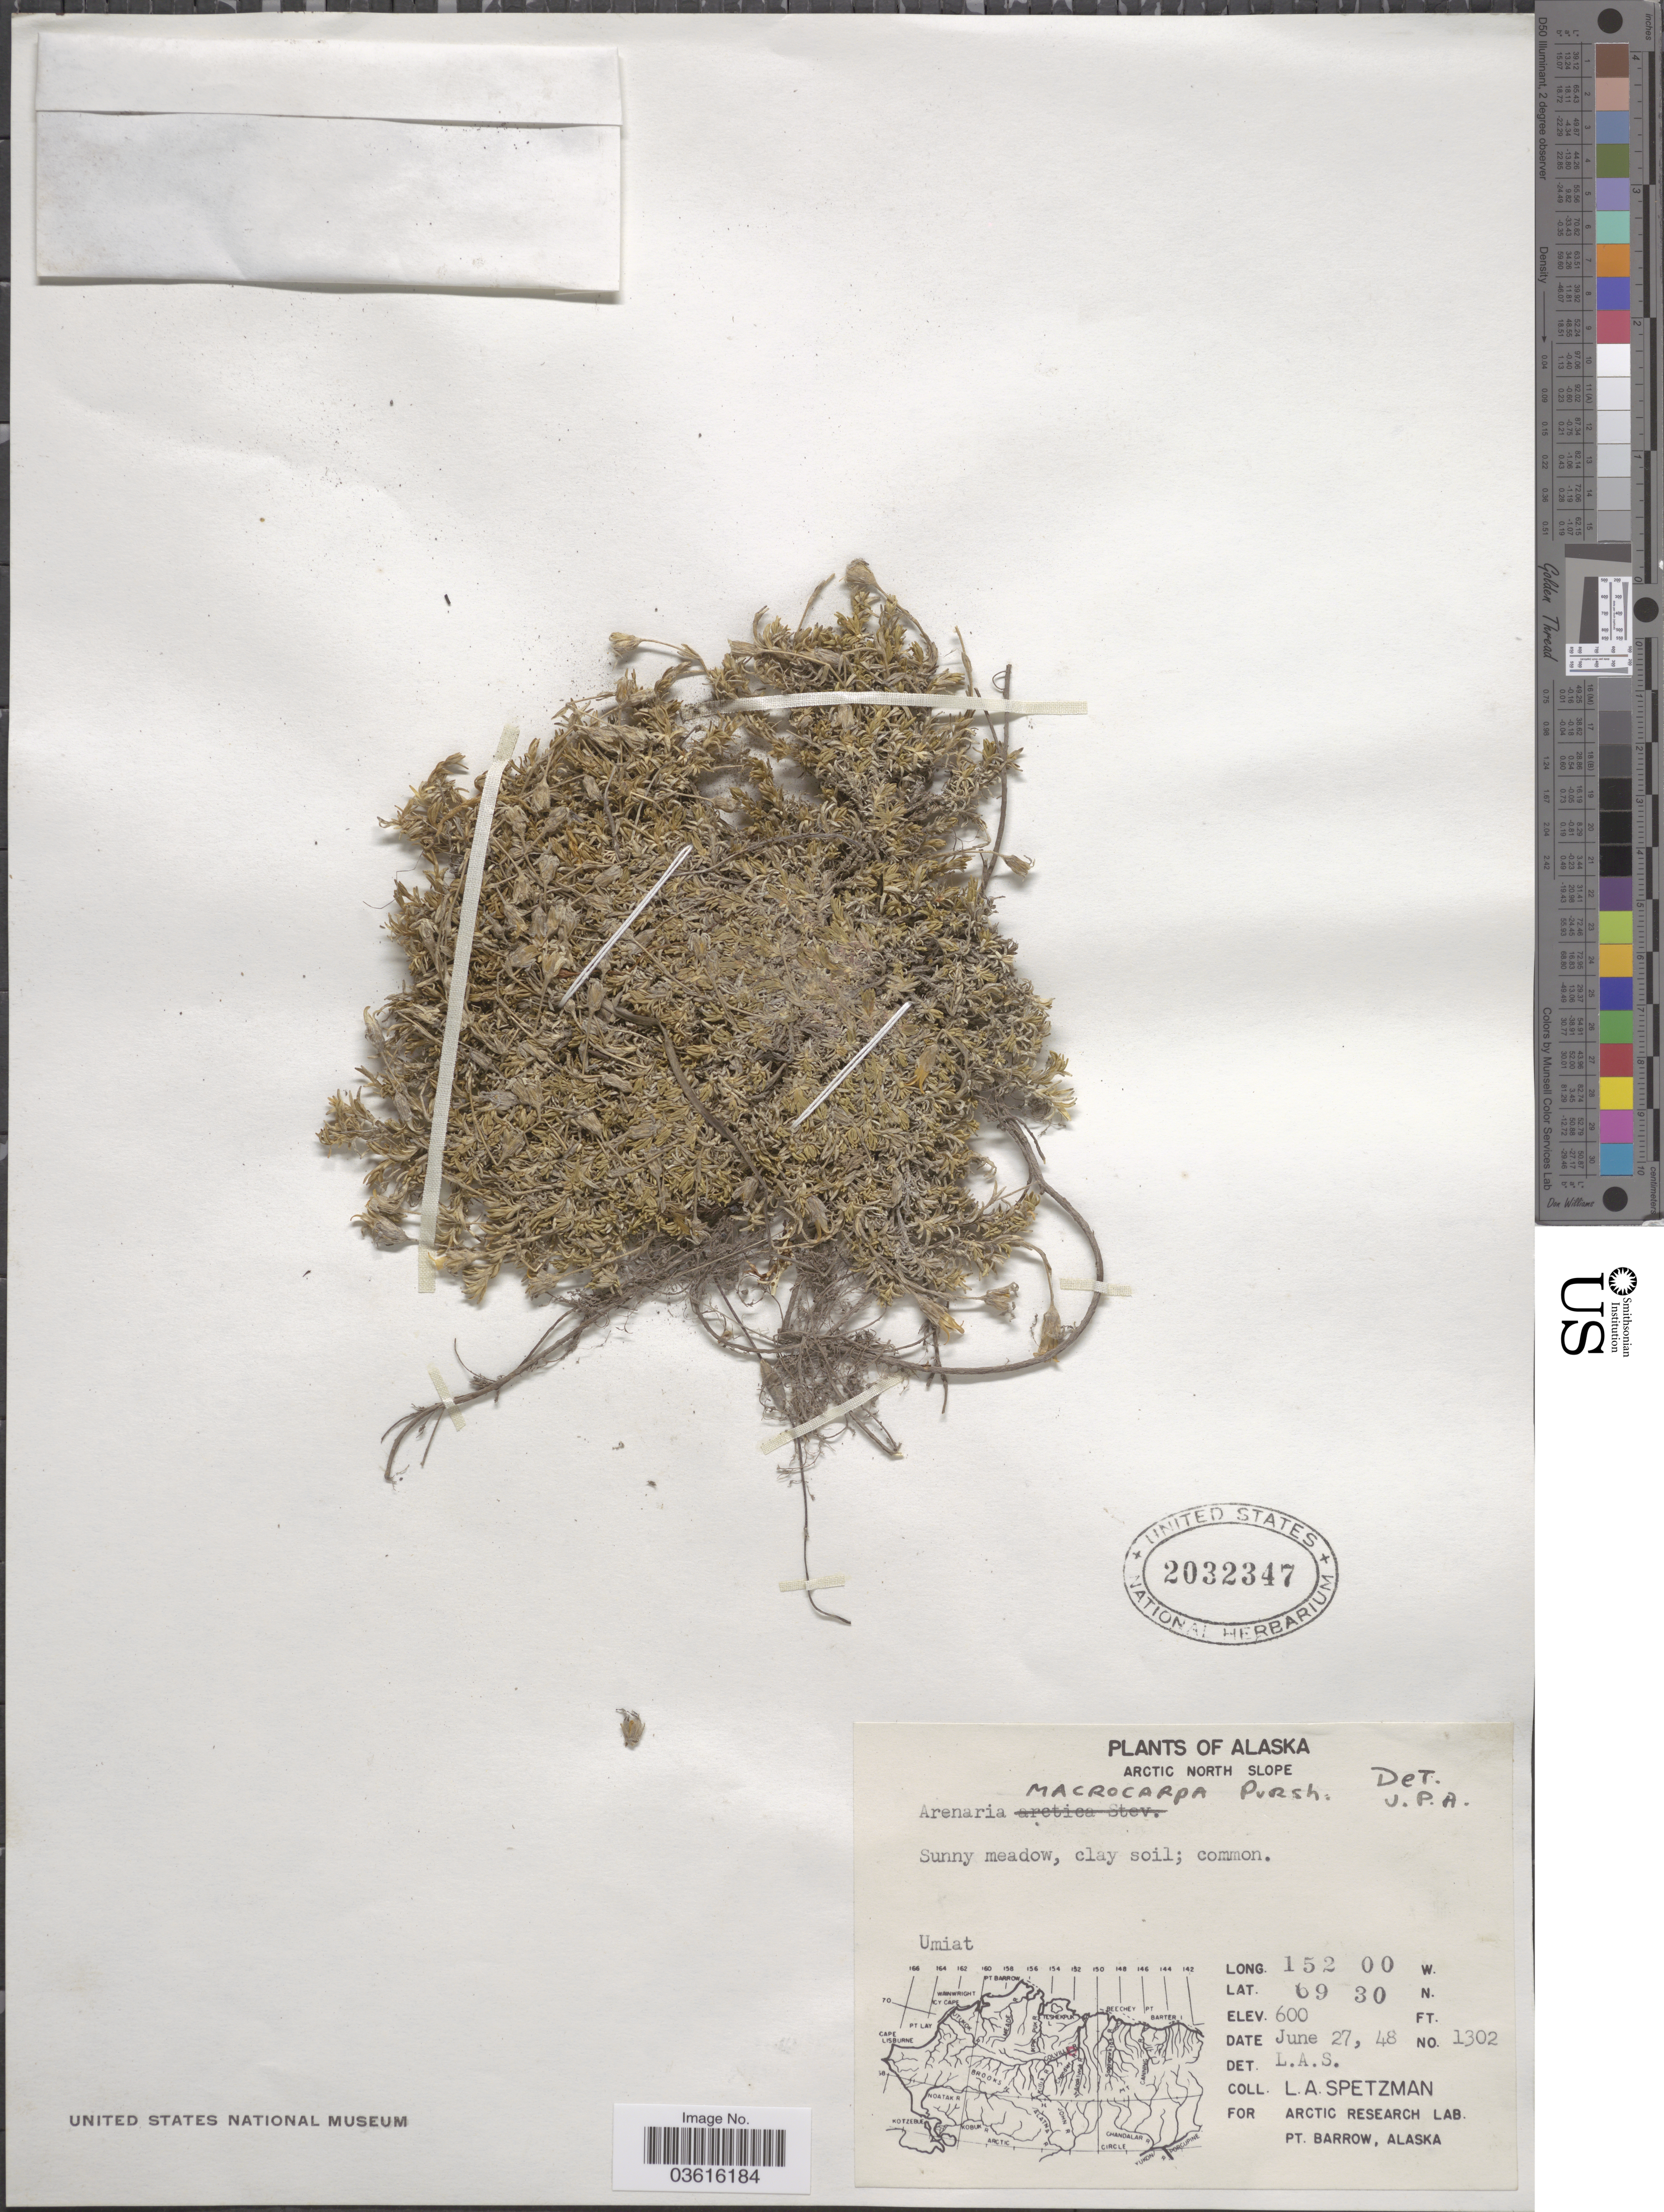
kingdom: Plantae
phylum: Tracheophyta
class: Magnoliopsida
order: Caryophyllales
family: Caryophyllaceae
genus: Pseudocherleria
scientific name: Pseudocherleria macrocarpa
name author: (Pursh) Dillenb. & Kadereit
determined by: U.S. National Herbarium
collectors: L. Spetzman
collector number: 1302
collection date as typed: Transcribed d/m/y: 27/6/48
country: United States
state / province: Alaska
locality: Arctic North Slope. Umiat.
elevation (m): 183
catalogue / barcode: US 2032347